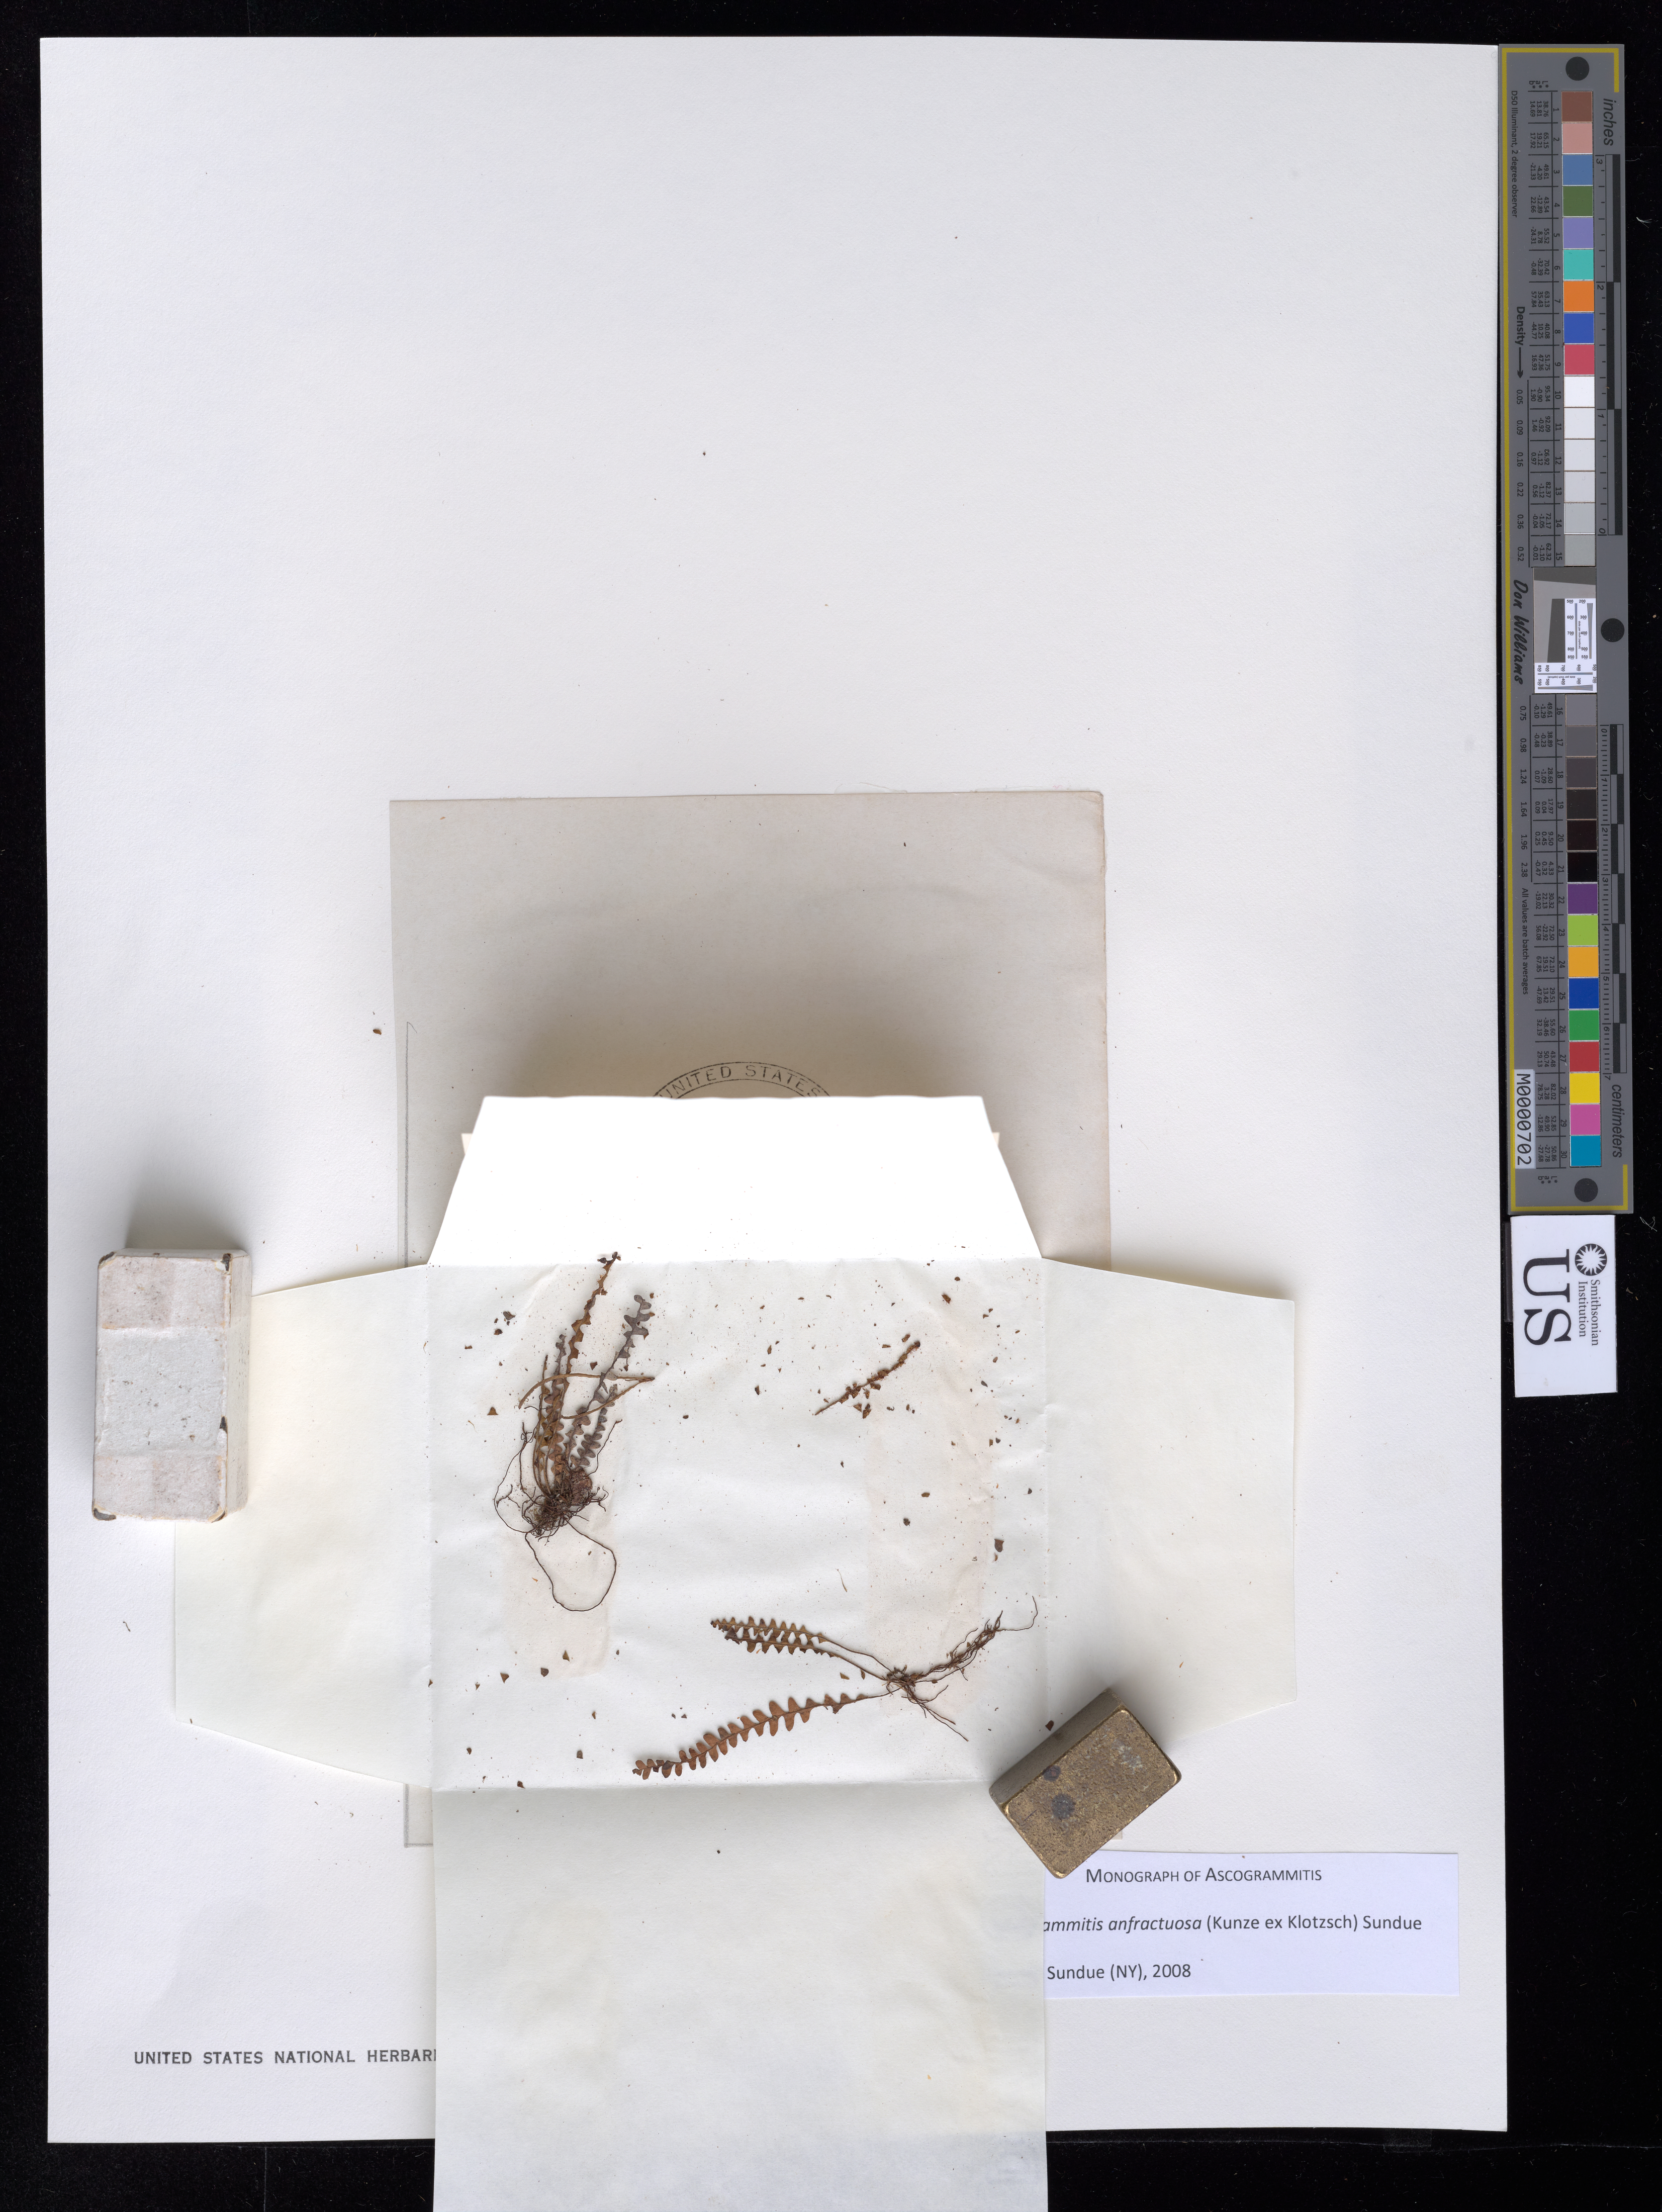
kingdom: Plantae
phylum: Tracheophyta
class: Polypodiopsida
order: Polypodiales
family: Polypodiaceae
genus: Ascogrammitis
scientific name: Ascogrammitis anfractuosa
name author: (Kunze ex Klotzsch) Sundue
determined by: Sundue, Michael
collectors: L. Cornman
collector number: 1241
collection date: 1918-03-28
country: Panama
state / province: Chiriqui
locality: Vicinity of El Boquete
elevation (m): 1000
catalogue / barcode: US 1082909